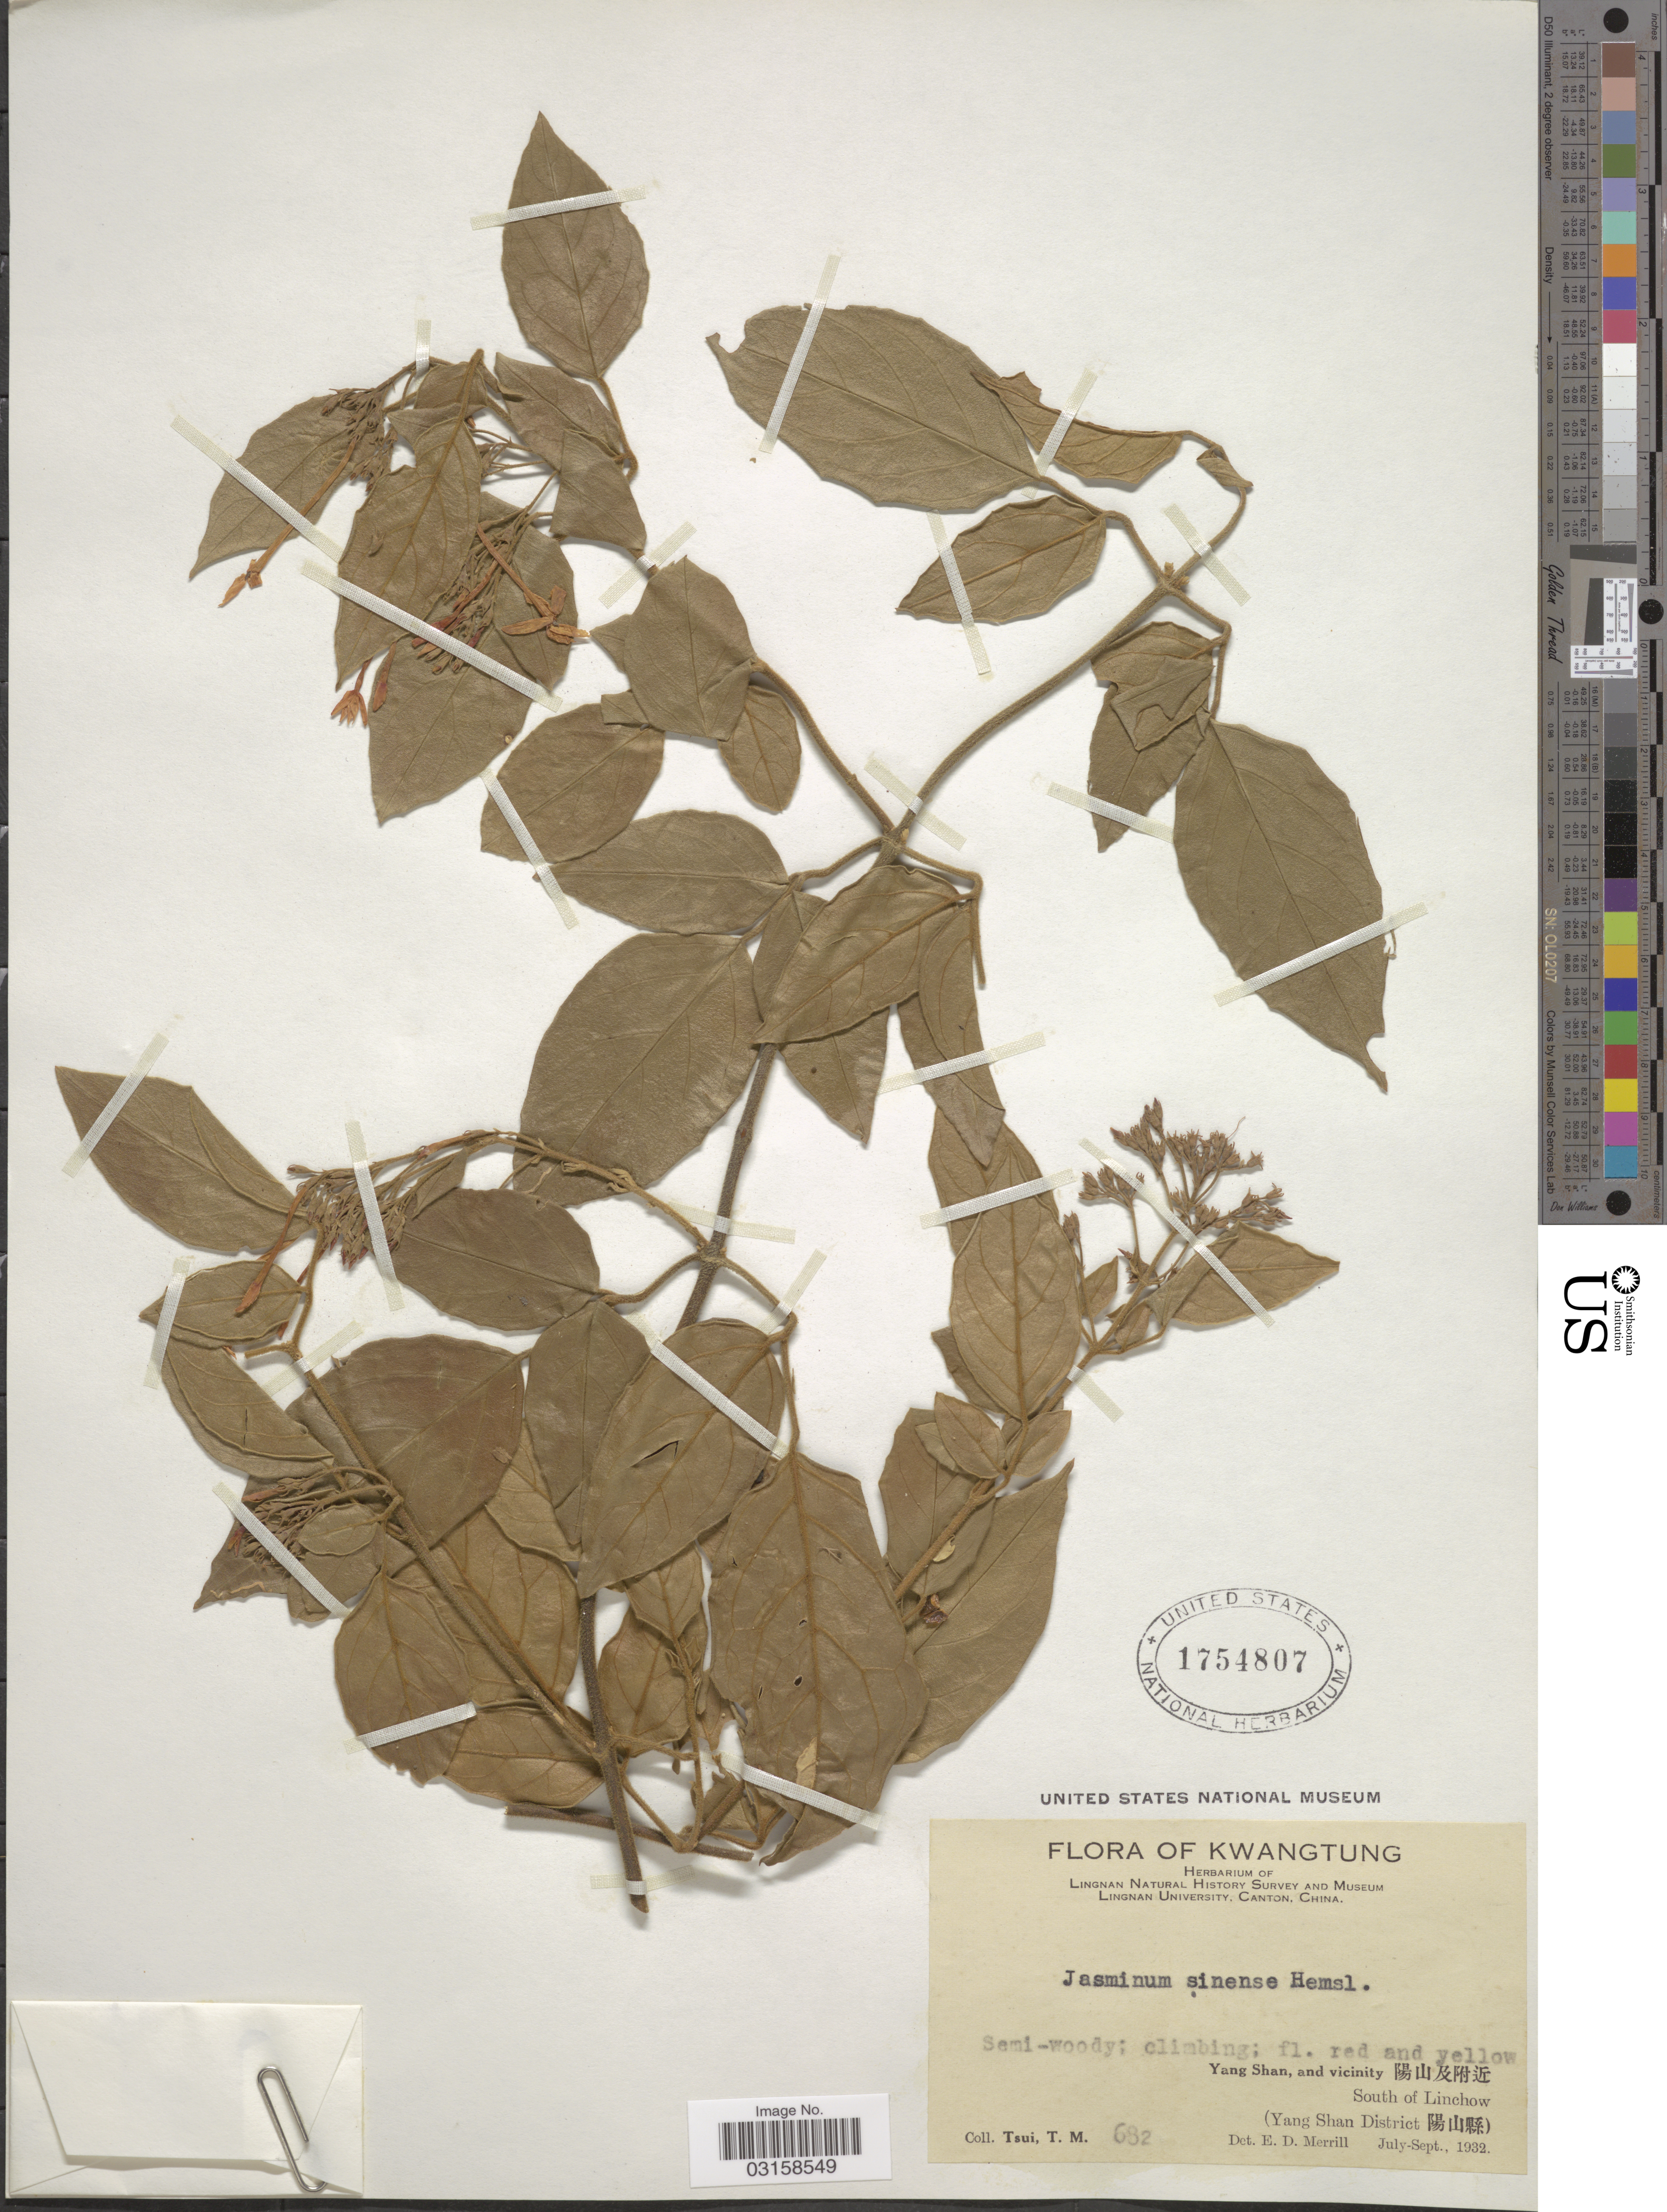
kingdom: Plantae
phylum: Tracheophyta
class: Magnoliopsida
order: Lamiales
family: Oleaceae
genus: Jasminum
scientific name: Jasminum sinense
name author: Hemsl.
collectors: T. Tsui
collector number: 682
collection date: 1932-07/1932-09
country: China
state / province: Guangdong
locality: Kwatung.Yang Shan, and vicinity South of Linchow (Yang Shan District).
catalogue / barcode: US 1754807